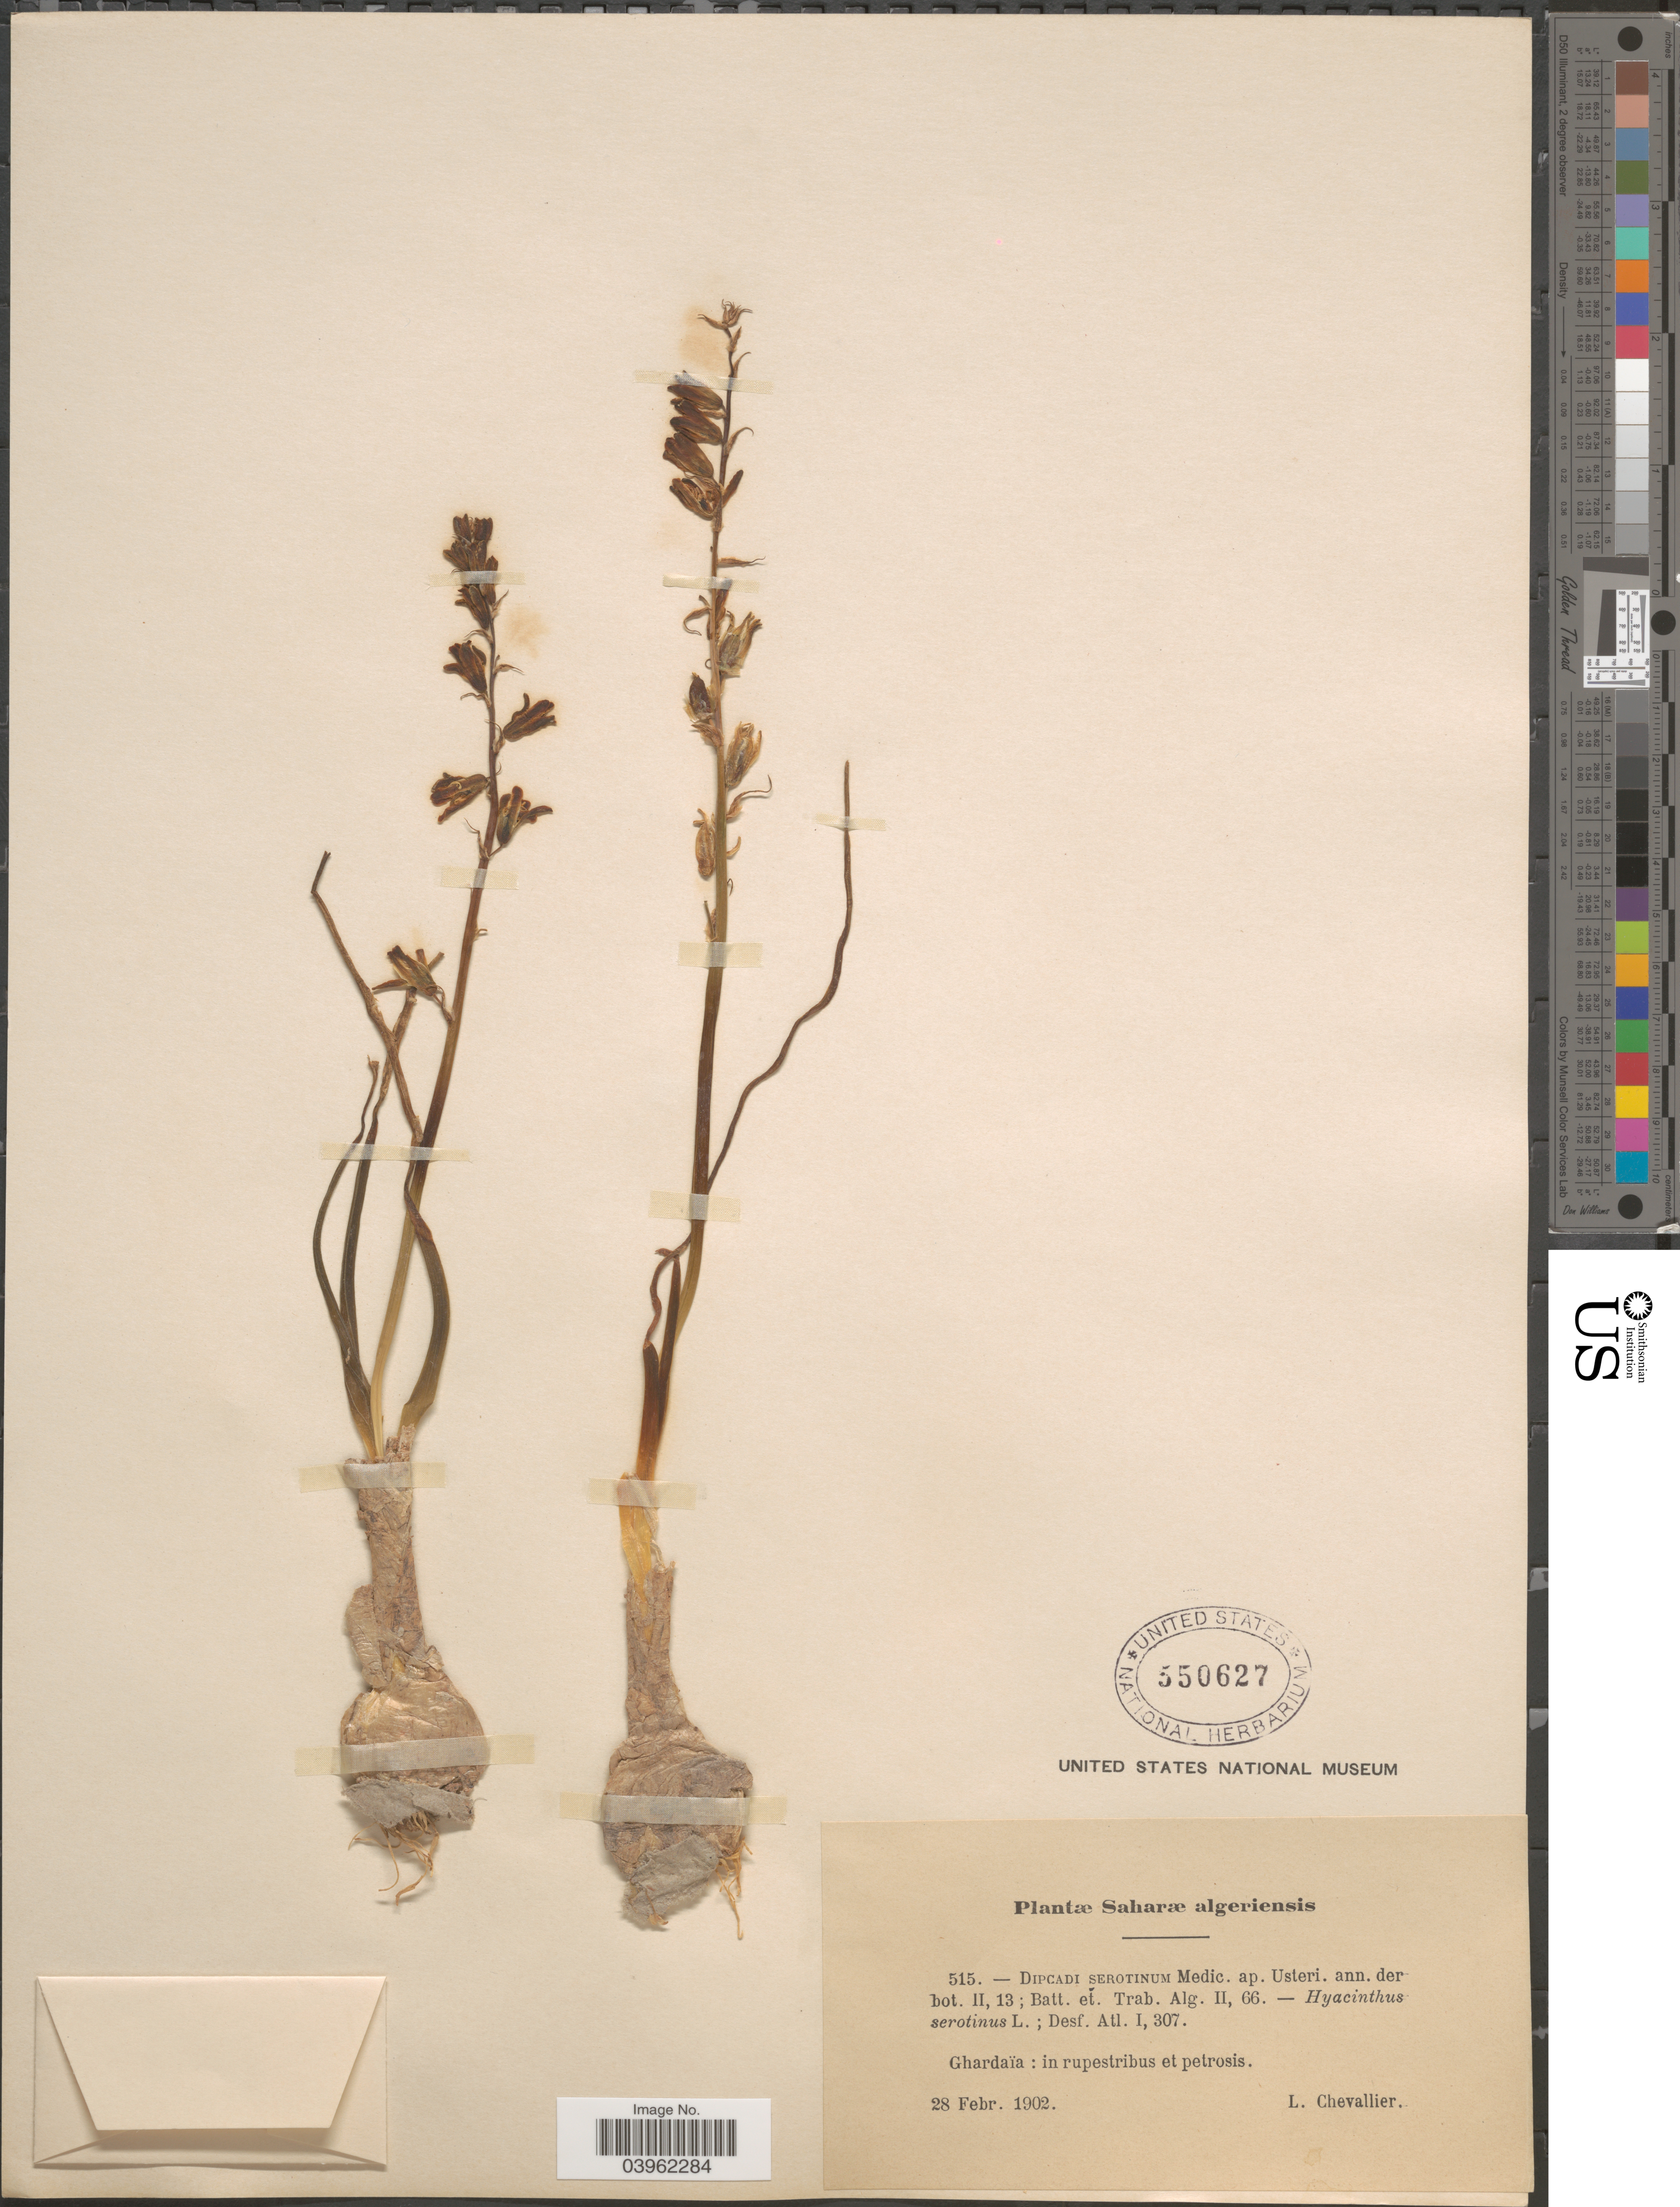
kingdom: Plantae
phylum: Tracheophyta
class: Liliopsida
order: Asparagales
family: Asparagaceae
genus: Dipcadi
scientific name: Dipcadi serotinum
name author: (L.) Medik.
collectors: L. Chevallier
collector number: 515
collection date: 1902-02-28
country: Algeria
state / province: Ghardaïa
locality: Saharæ algeriensis. In rupestribus et petrosis.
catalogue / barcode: US 550627